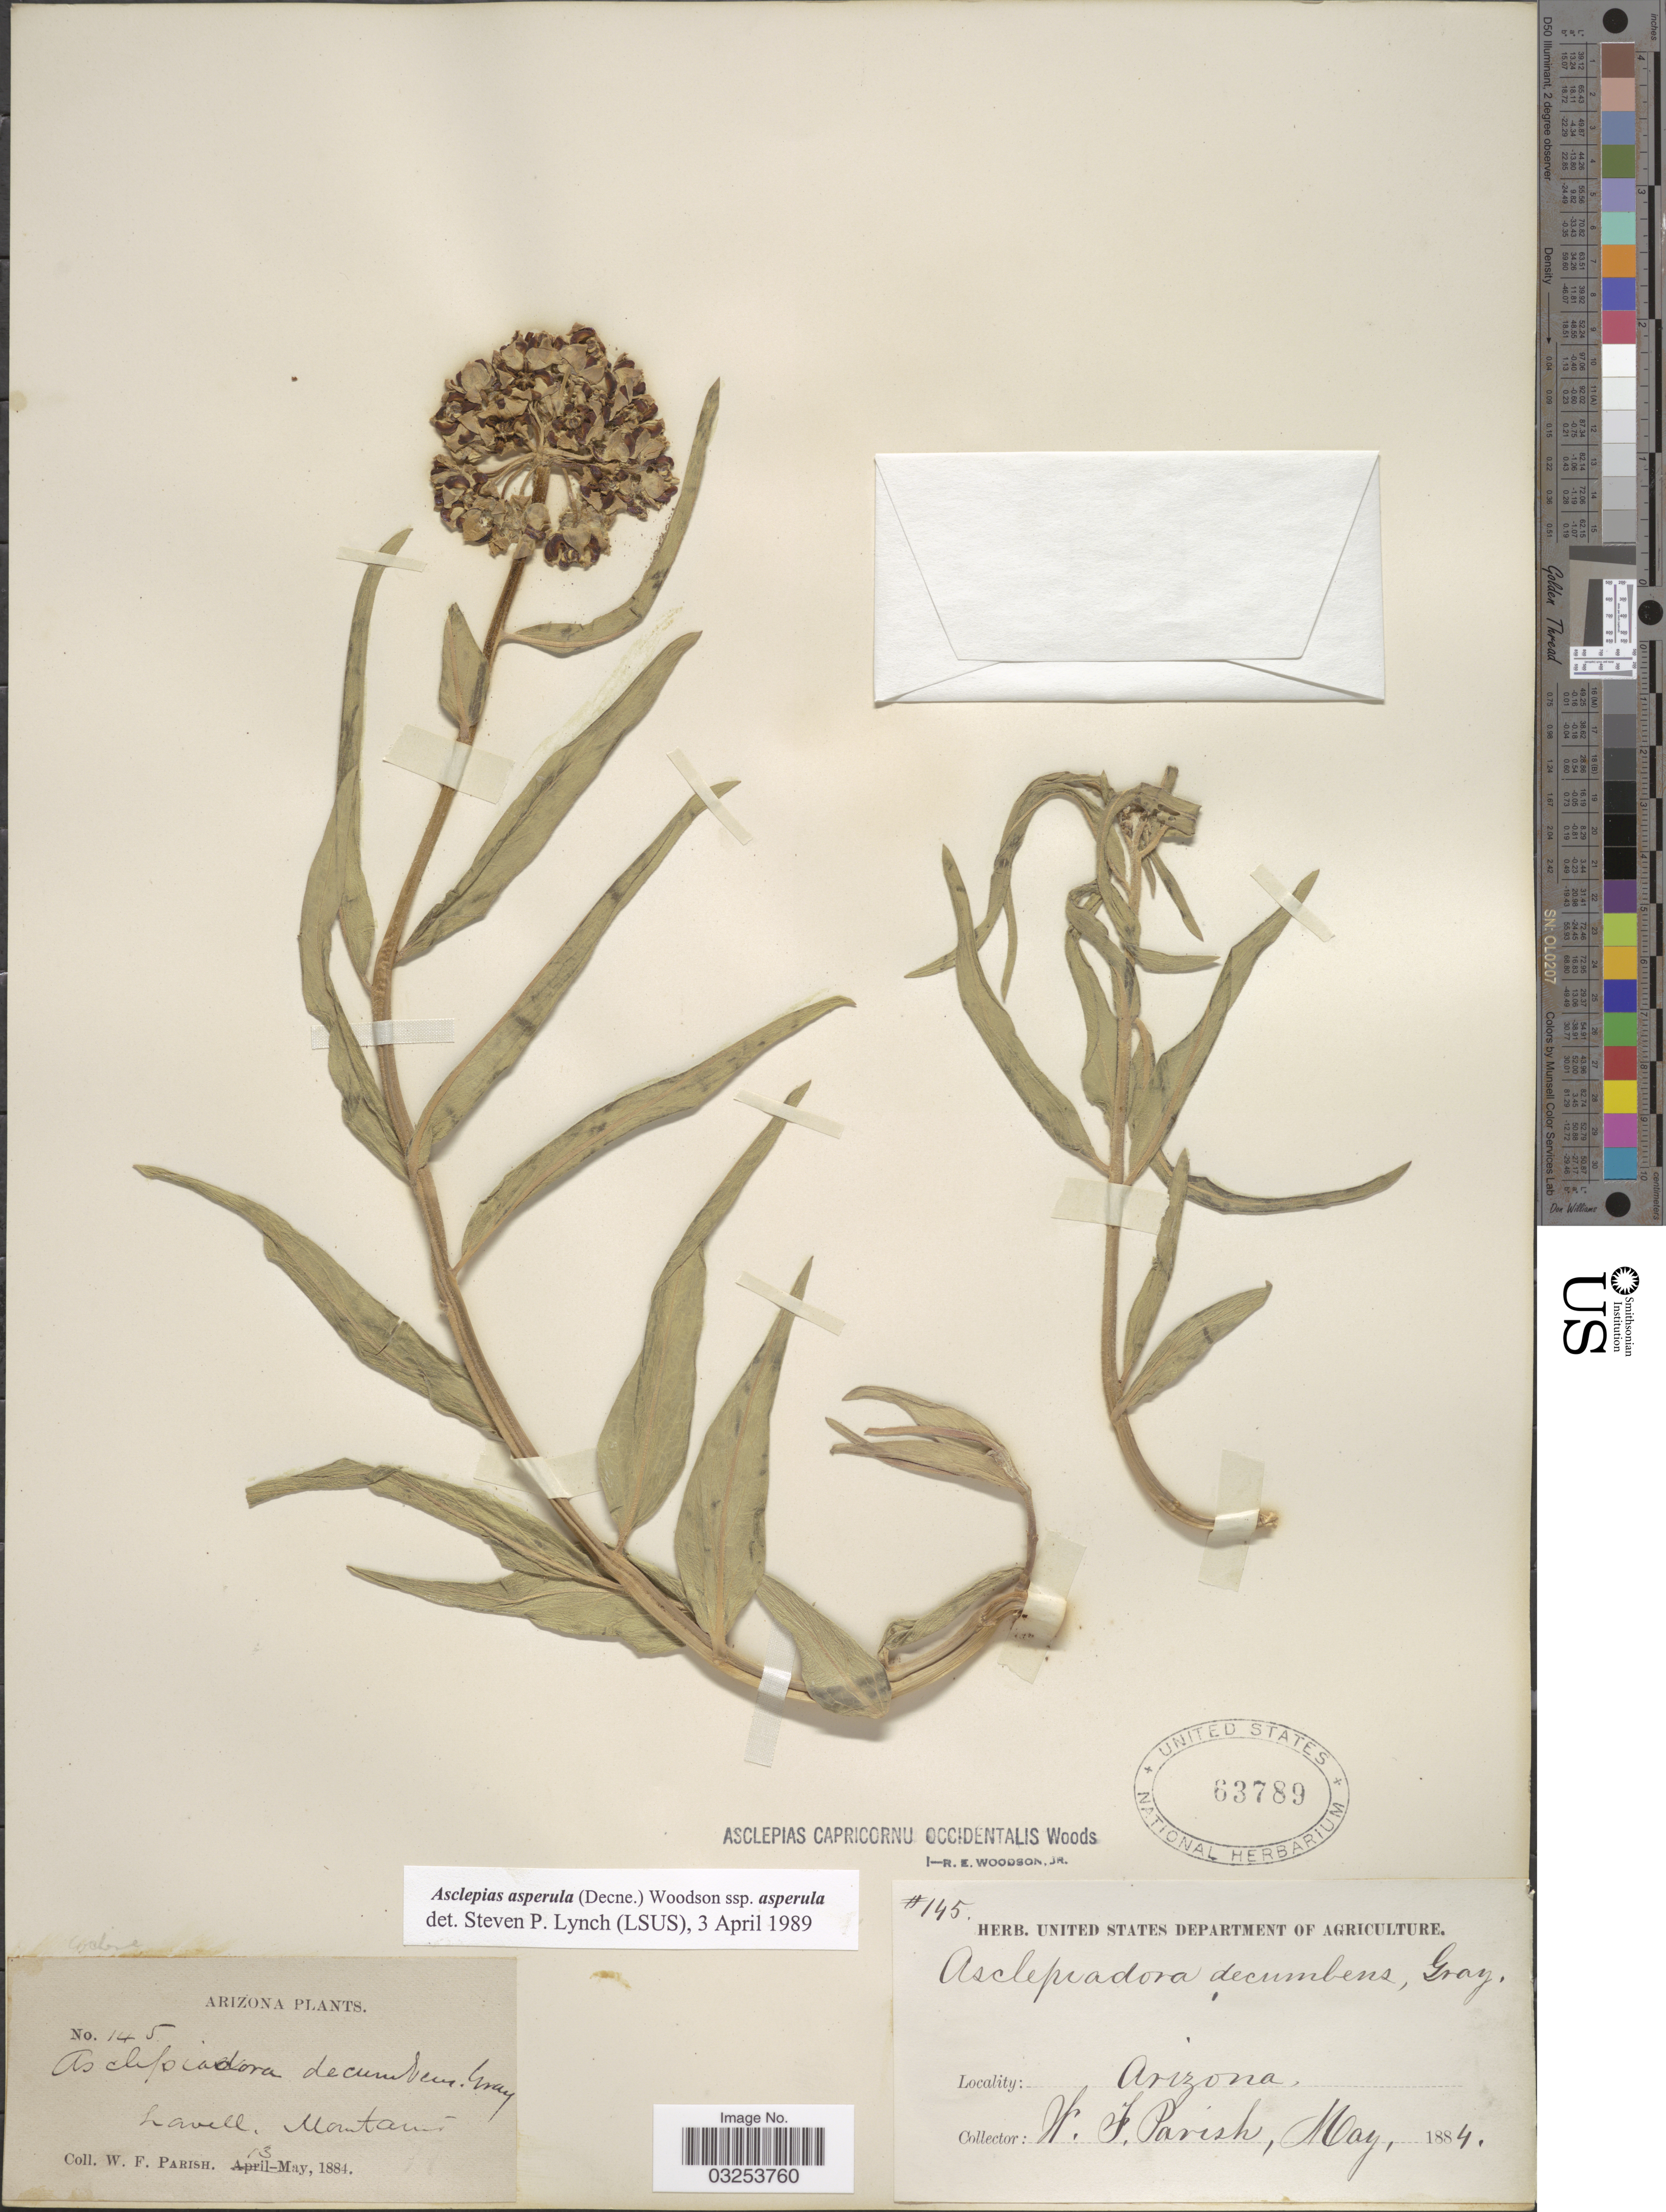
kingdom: Plantae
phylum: Tracheophyta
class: Magnoliopsida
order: Gentianales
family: Apocynaceae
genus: Asclepias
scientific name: Asclepias asperula subsp. asperula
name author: (Decne.) Woodson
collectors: W. F. Parish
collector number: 145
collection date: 1884-05-13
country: United States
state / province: Arizona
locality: Lowell Mountains.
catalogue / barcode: US 63789